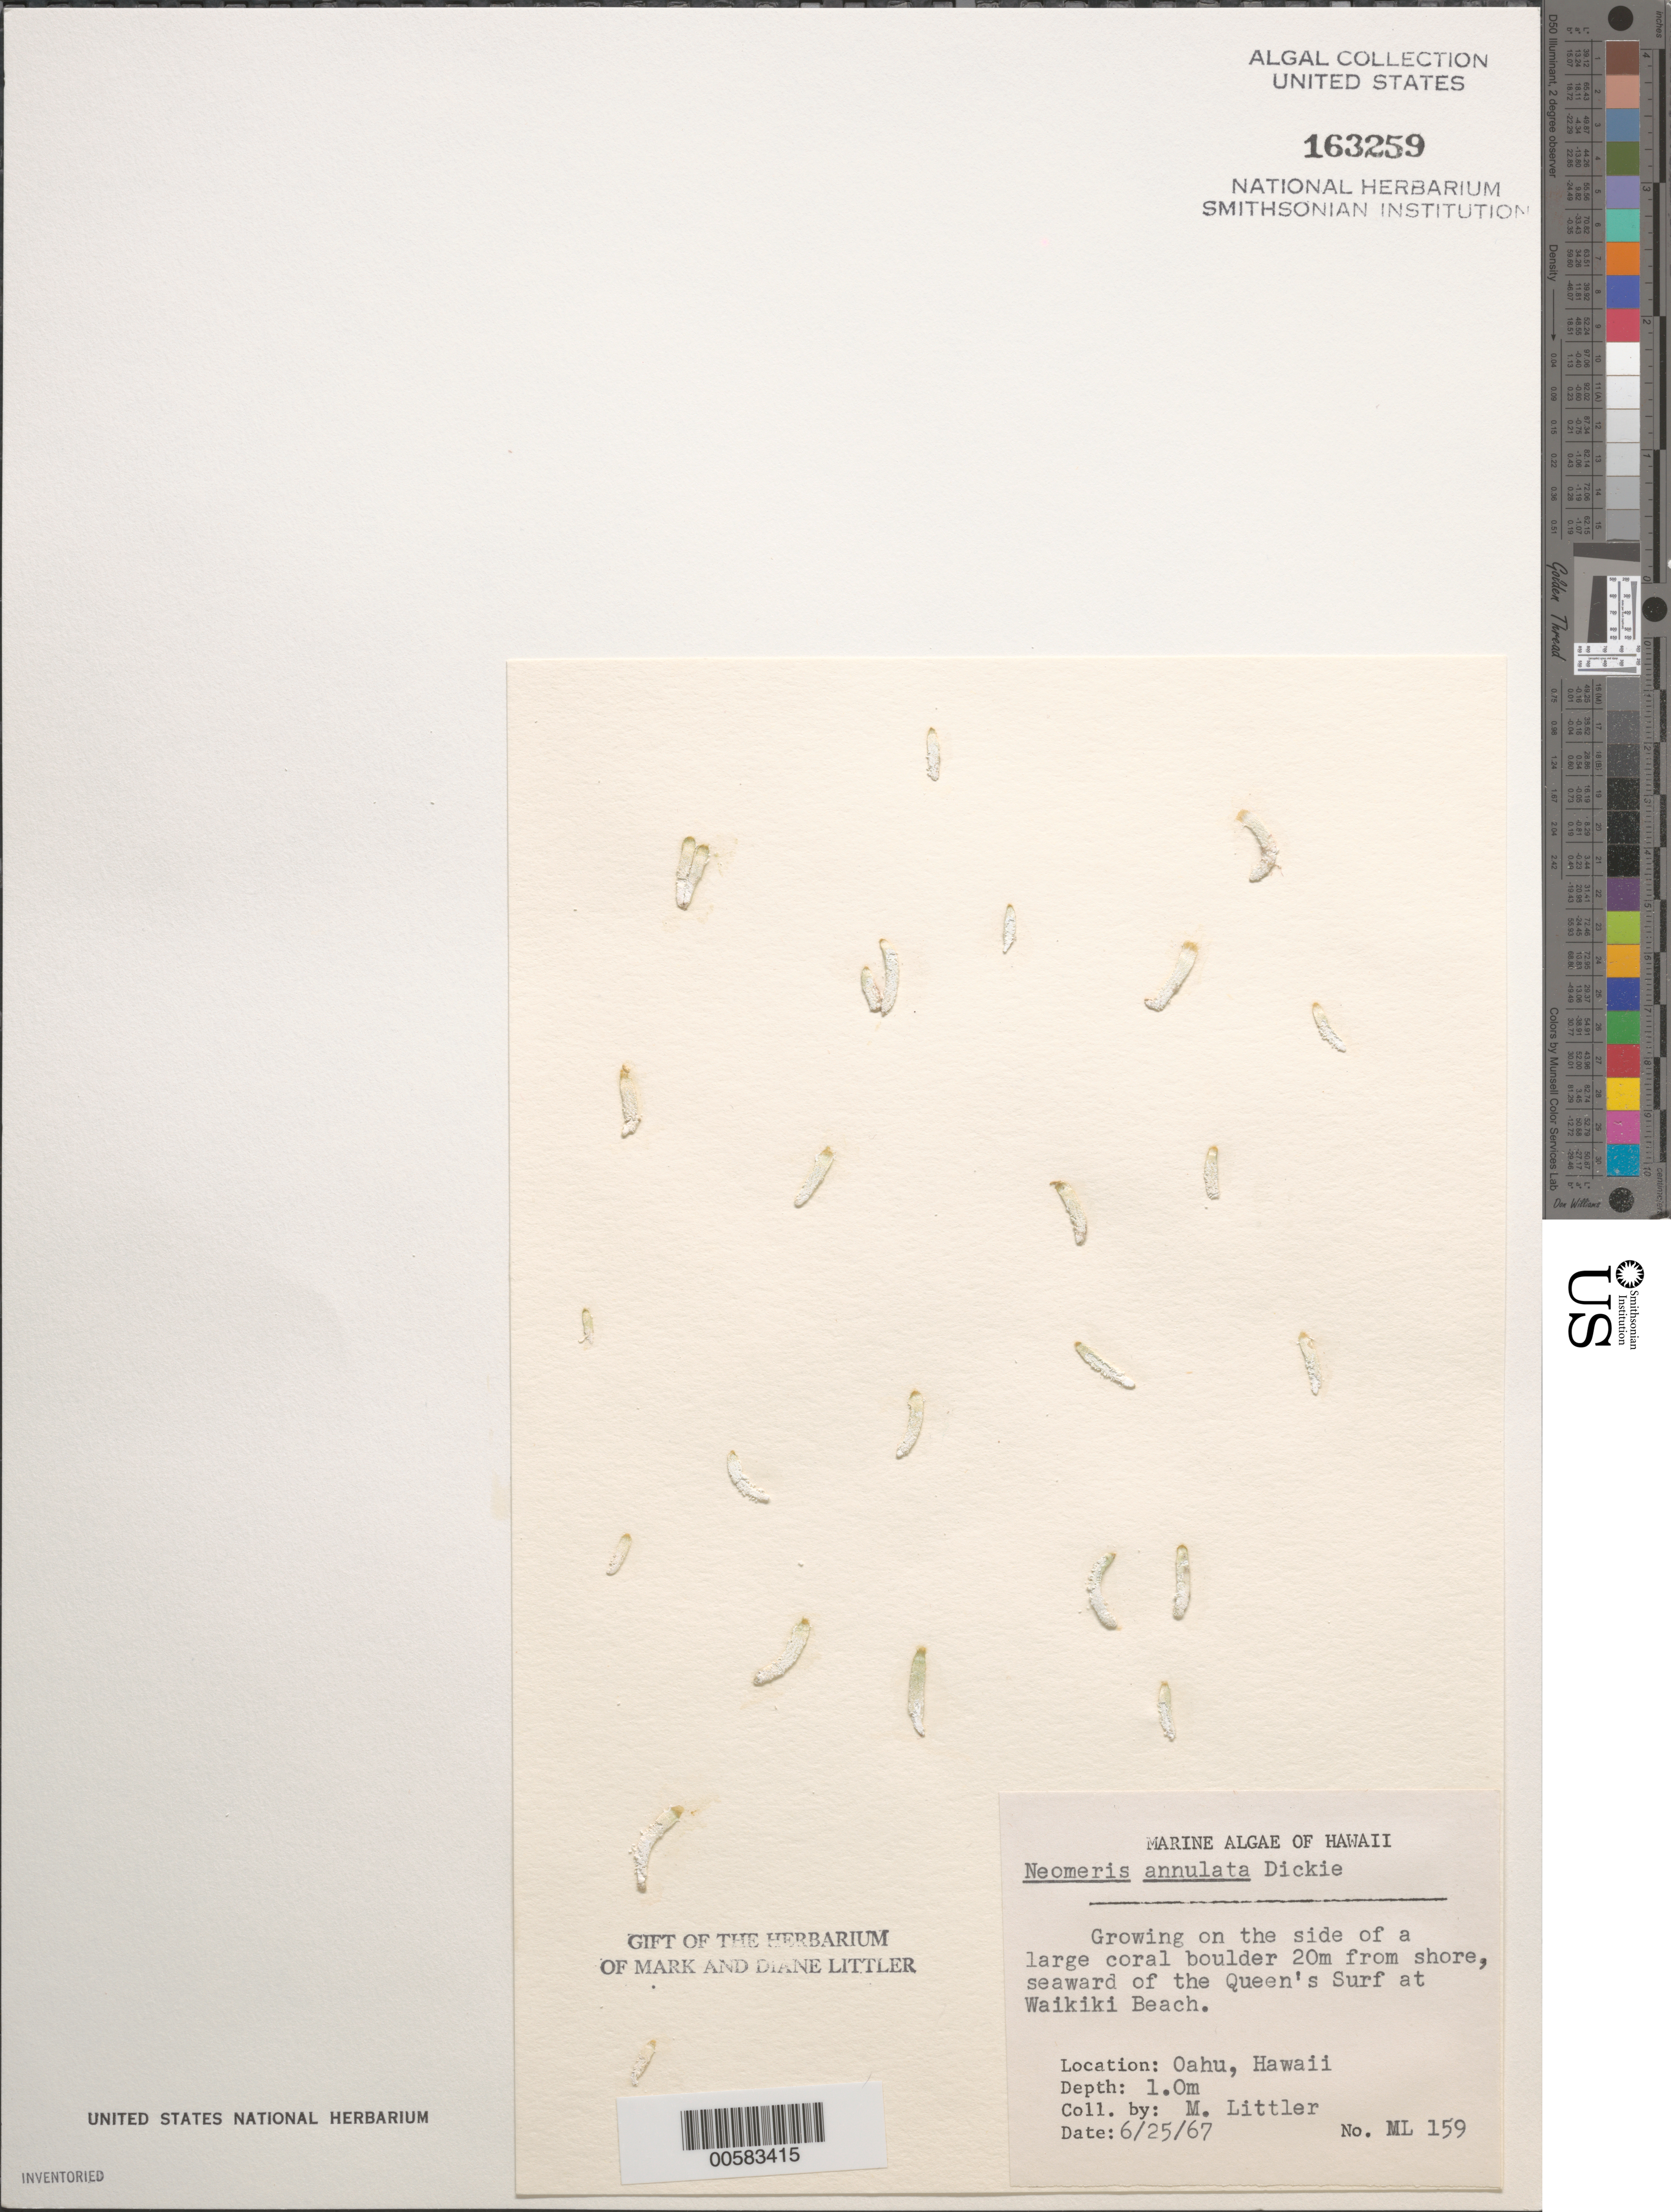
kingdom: Plantae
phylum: Chlorophyta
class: Ulvophyceae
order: Dasycladales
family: Dasycladaceae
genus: Neomeris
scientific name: Neomeris annulata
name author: Dickie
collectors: M. M. Littler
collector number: ML 159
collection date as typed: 25 Jun 1967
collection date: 1967-06-25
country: United States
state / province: Hawaii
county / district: Honolulu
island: Oahu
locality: Waikiki Beach near Queen's Surf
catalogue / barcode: US 163259